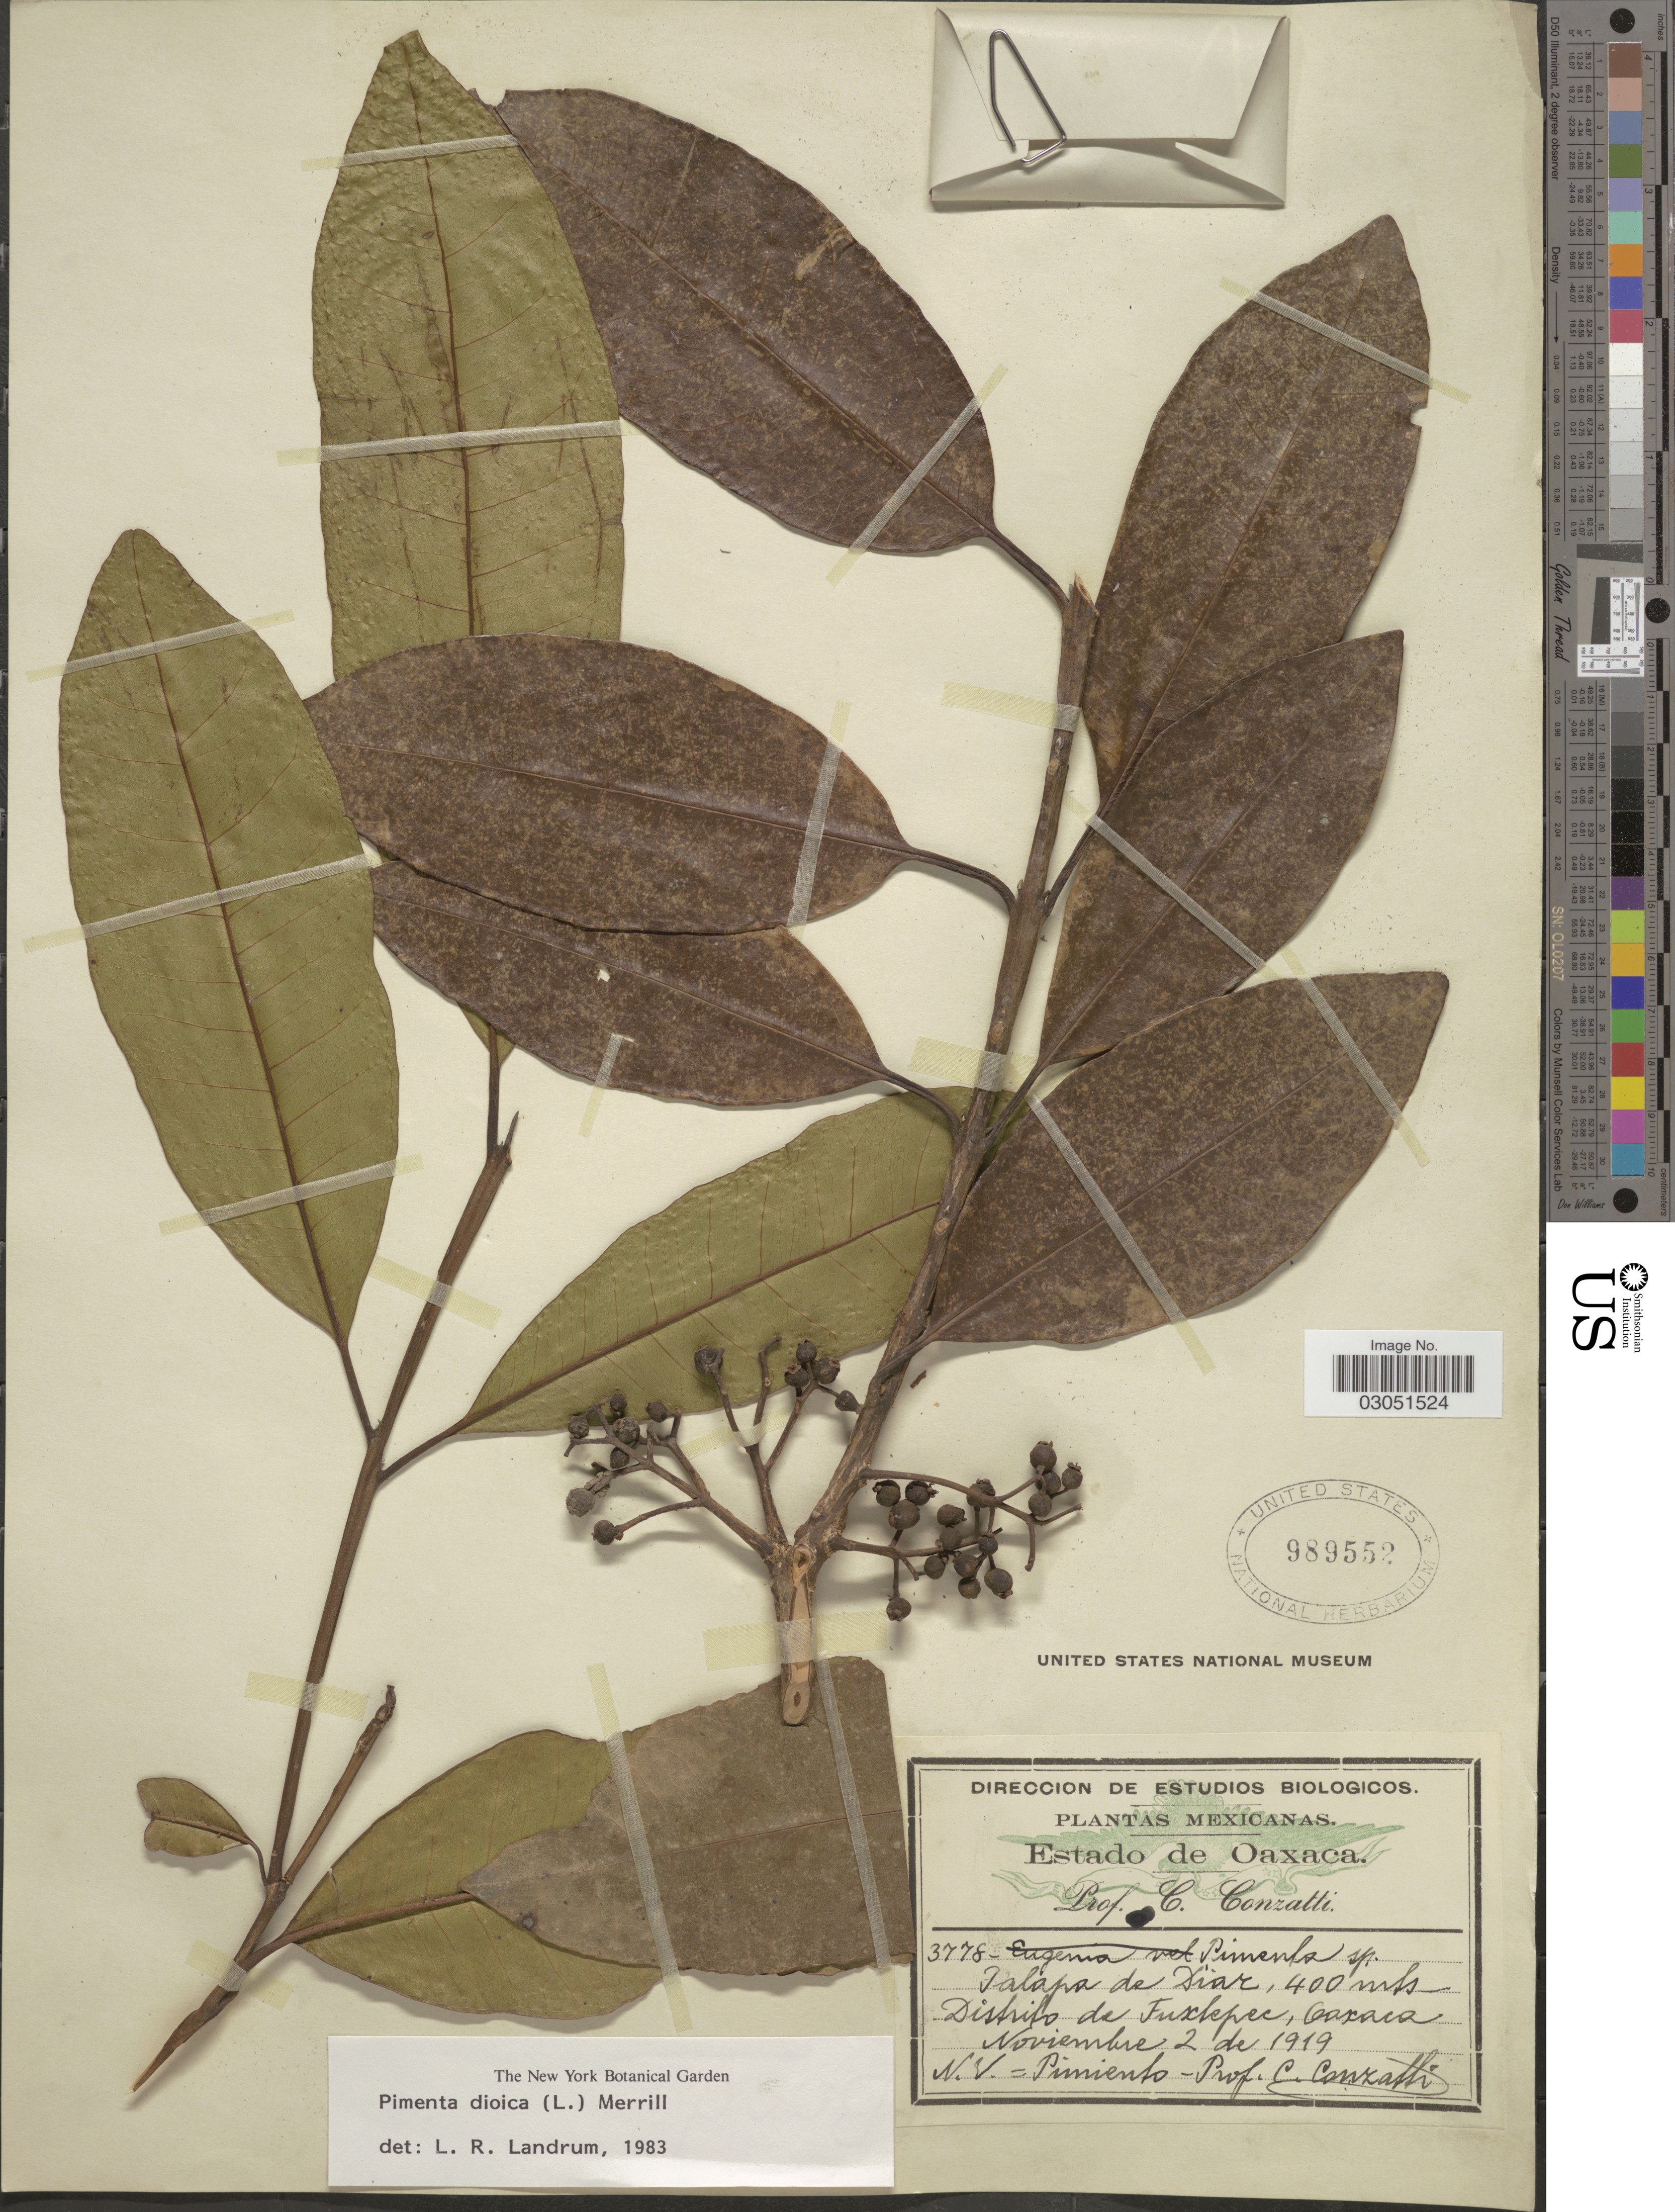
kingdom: Plantae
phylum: Tracheophyta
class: Magnoliopsida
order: Myrtales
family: Myrtaceae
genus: Pimenta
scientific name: Pimenta dioica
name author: (L.) Merr.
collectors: C. Conzatti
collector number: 3778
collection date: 1919-11-02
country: Mexico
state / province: Oaxaca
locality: Jalapa de Diaz, Distrito de Tuxtepec.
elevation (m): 400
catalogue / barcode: US 989552